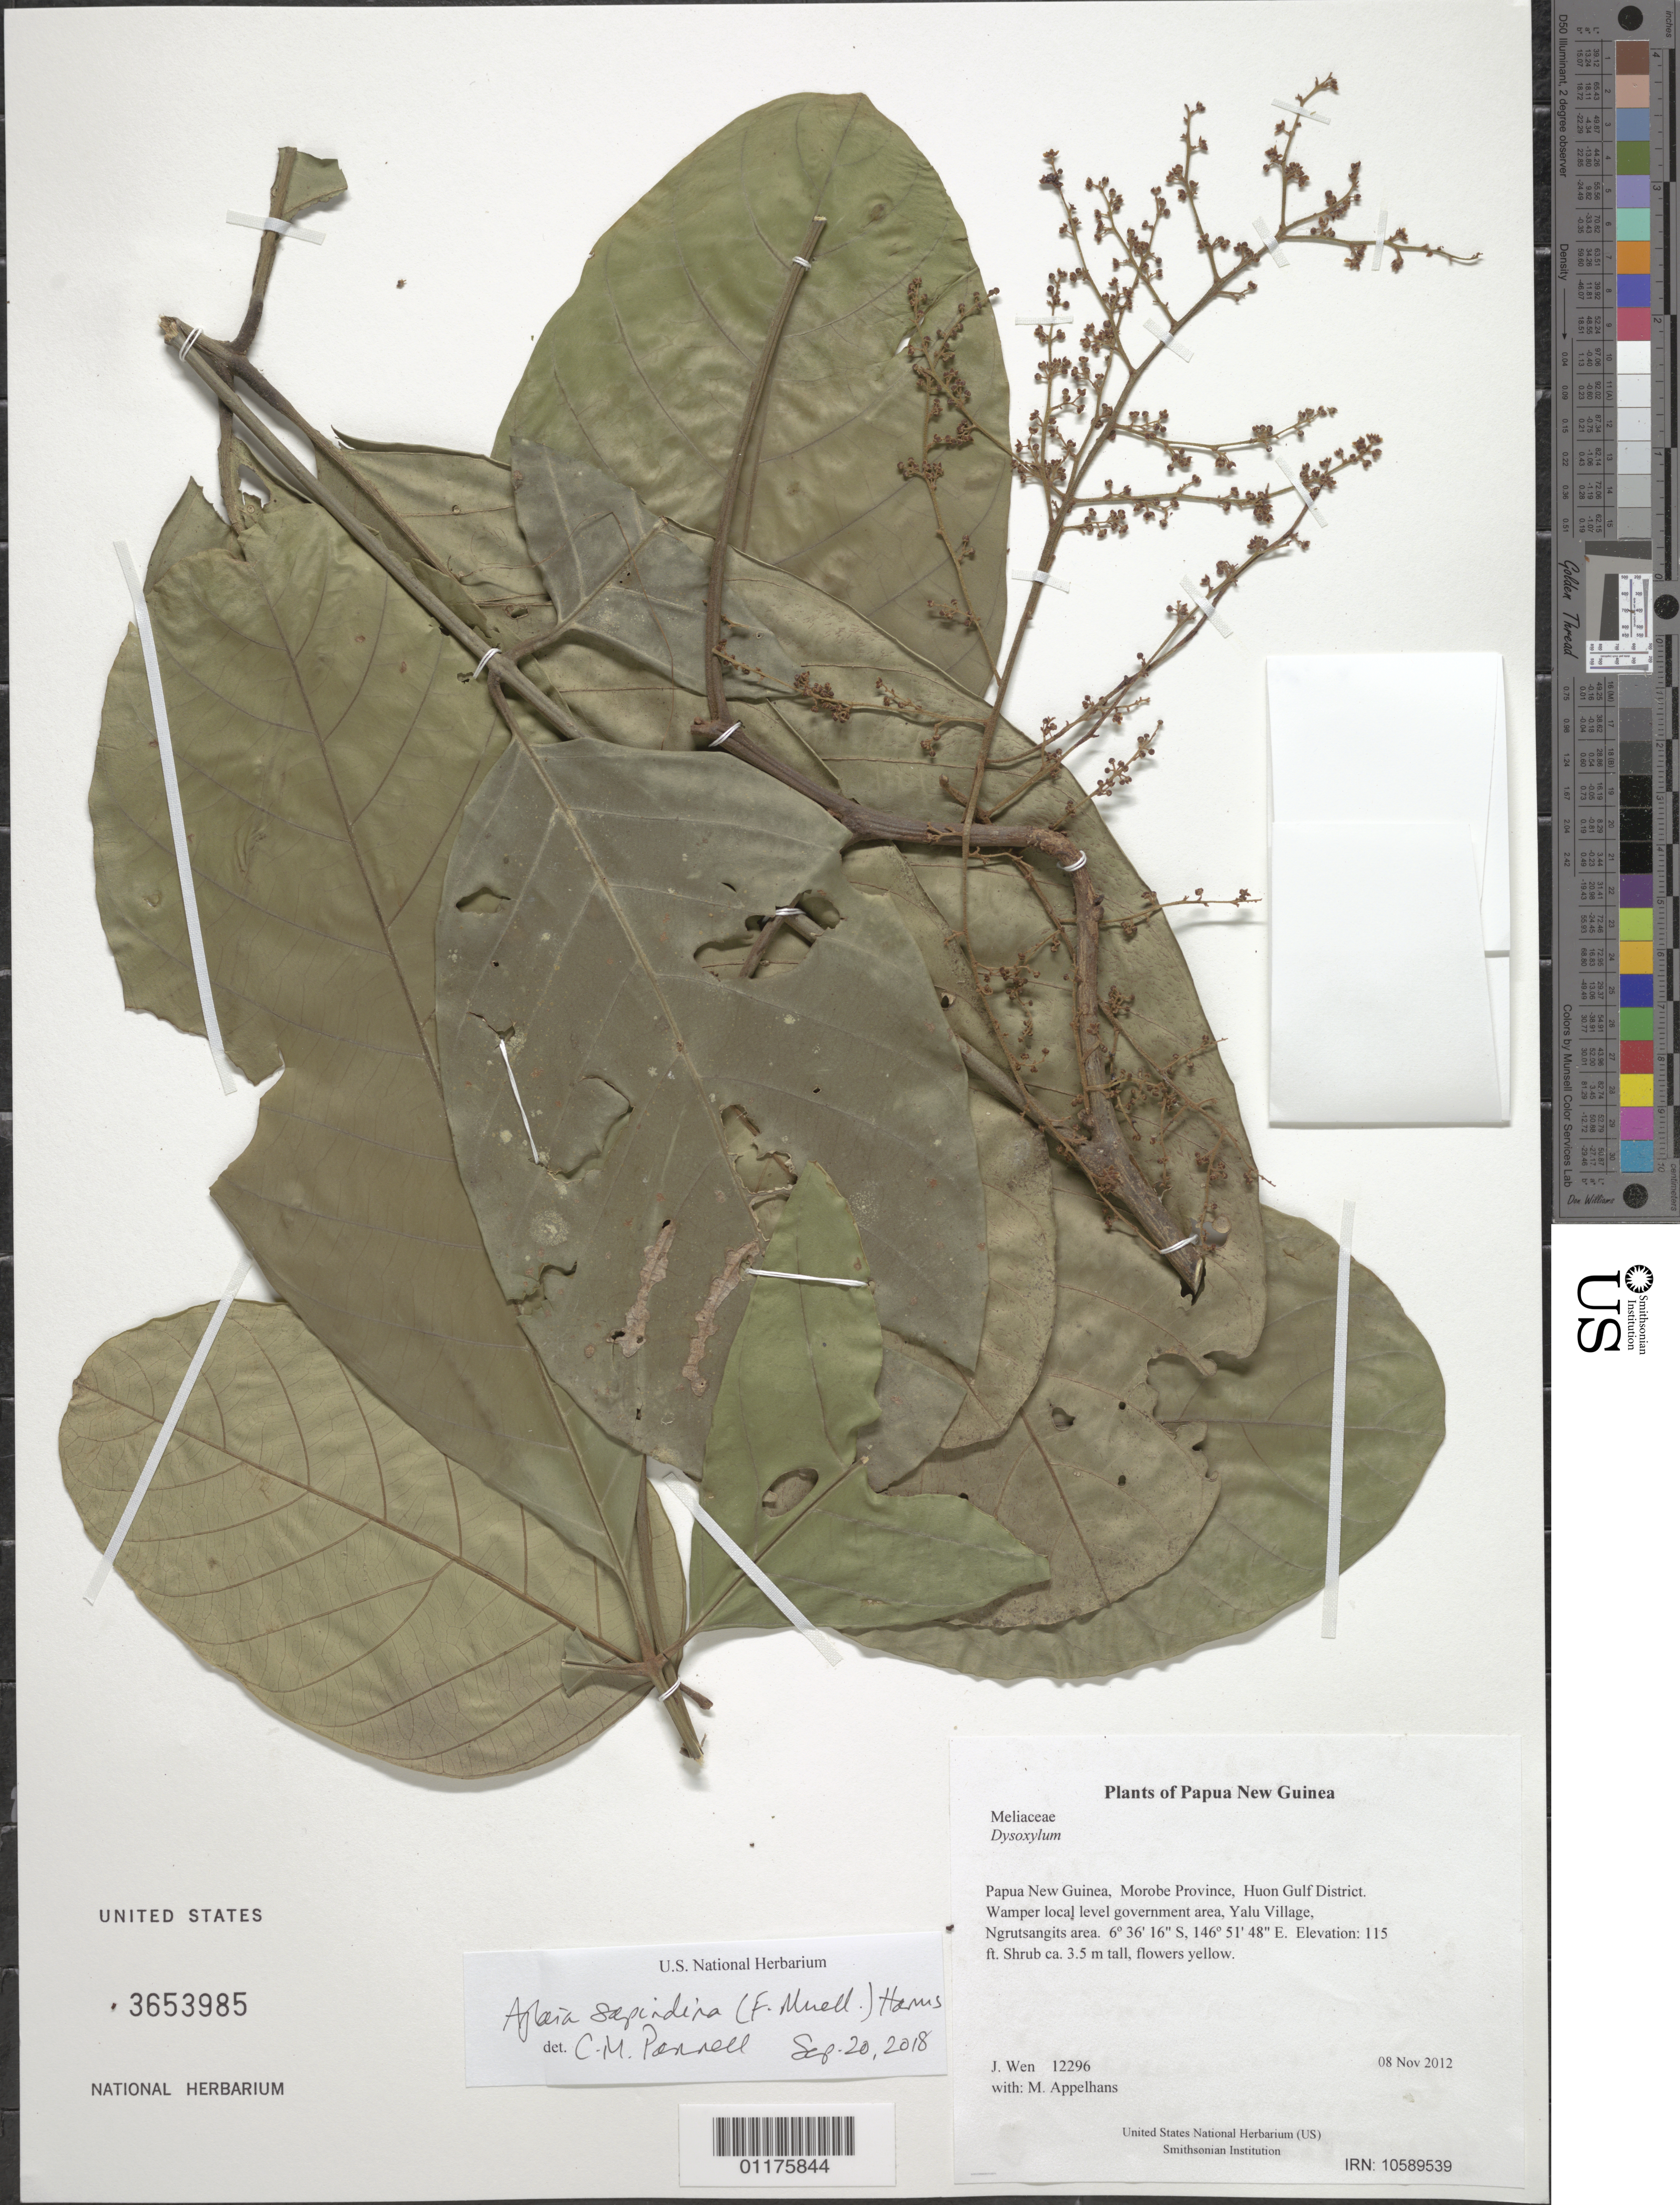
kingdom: Plantae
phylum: Tracheophyta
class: Magnoliopsida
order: Sapindales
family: Meliaceae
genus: Dysoxylum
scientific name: Dysoxylum sp.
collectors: M. Appelhans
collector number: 12296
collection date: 2012-11-08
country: Papua New Guinea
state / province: Morobe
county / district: Huon Gulf District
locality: Wamper local level government area, Yalu Village, Ngrutsangits area.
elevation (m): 35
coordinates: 06 36.268 S, 146 51.814 E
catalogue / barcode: US 3653985